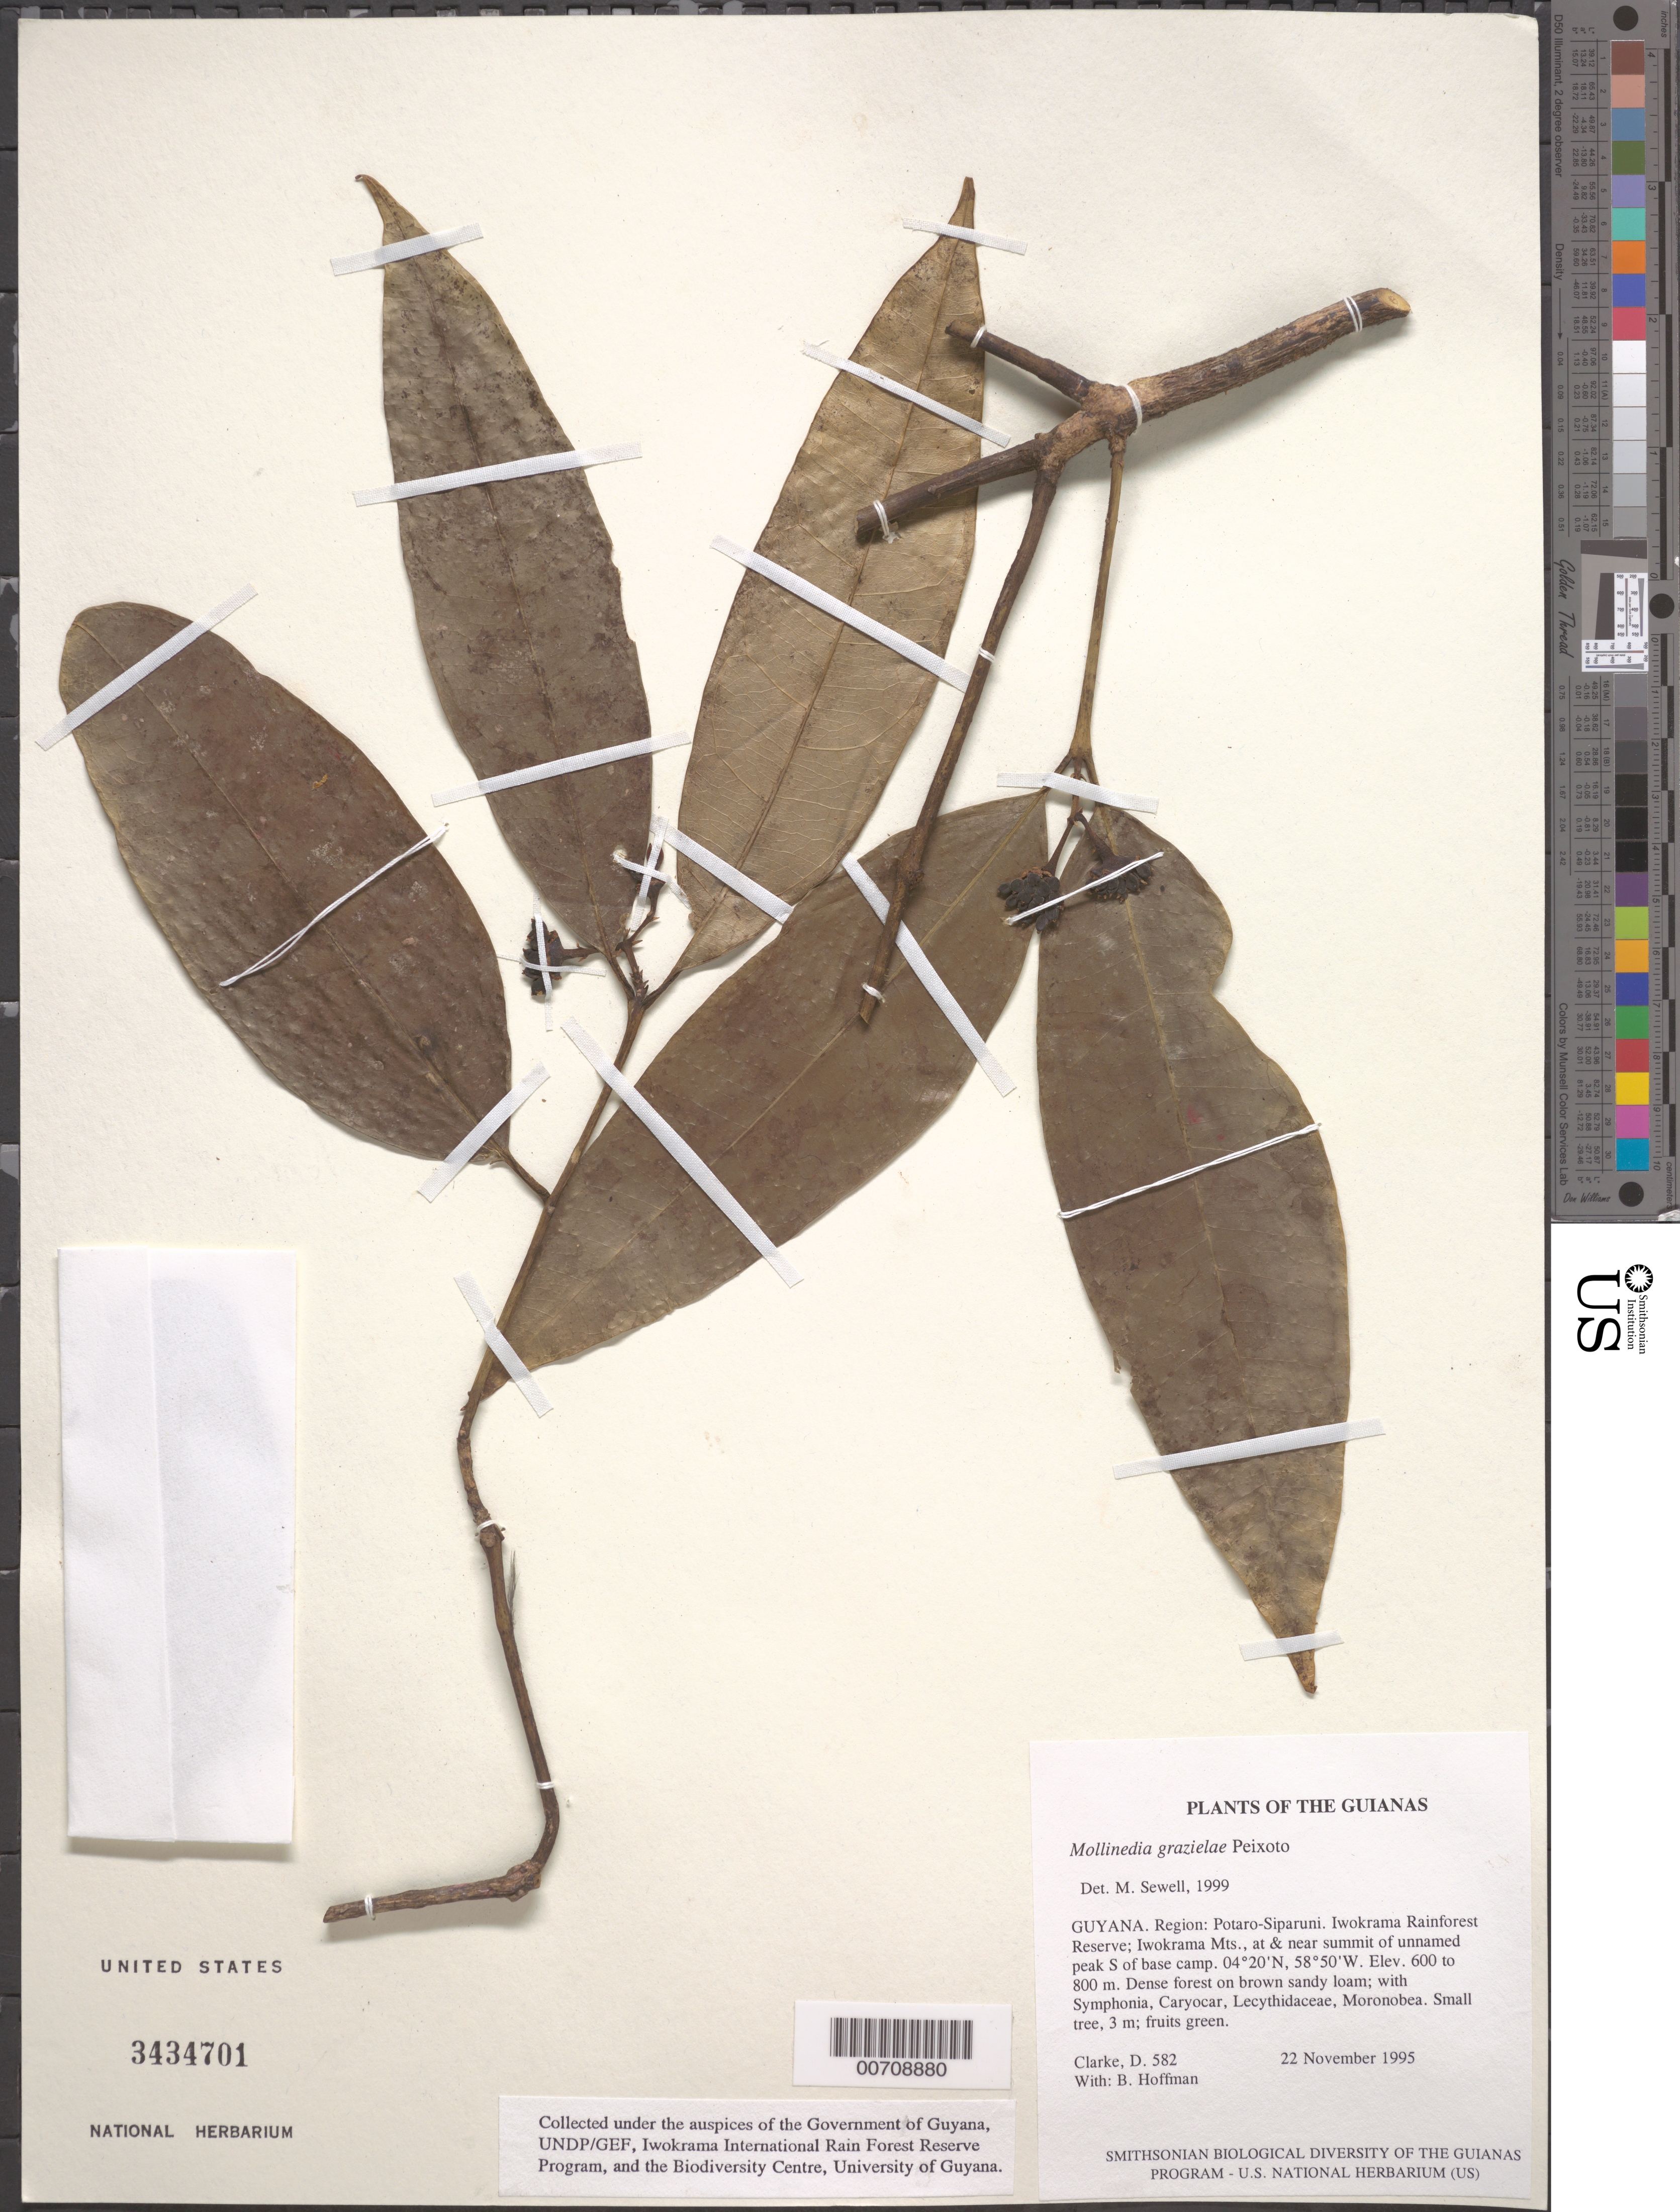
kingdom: Plantae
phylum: Tracheophyta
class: Magnoliopsida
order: Laurales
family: Monimiaceae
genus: Mollinedia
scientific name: Mollinedia grazielae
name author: Peixoto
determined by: Sewell, M.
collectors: H. D. Clarke & B. Hoffman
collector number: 582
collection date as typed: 22 November 1995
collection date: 1995-11-22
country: Guyana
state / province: Potaro-Siparuni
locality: Iwokrama Rainforest Reserve; Iwokrama Mts., at & near summit of unnamed peak S of base camp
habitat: Dense forest on brown sandy loam; with Symphonia, Caryocar, Lecythidaceae, Moronobea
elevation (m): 600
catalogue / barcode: US 3434701